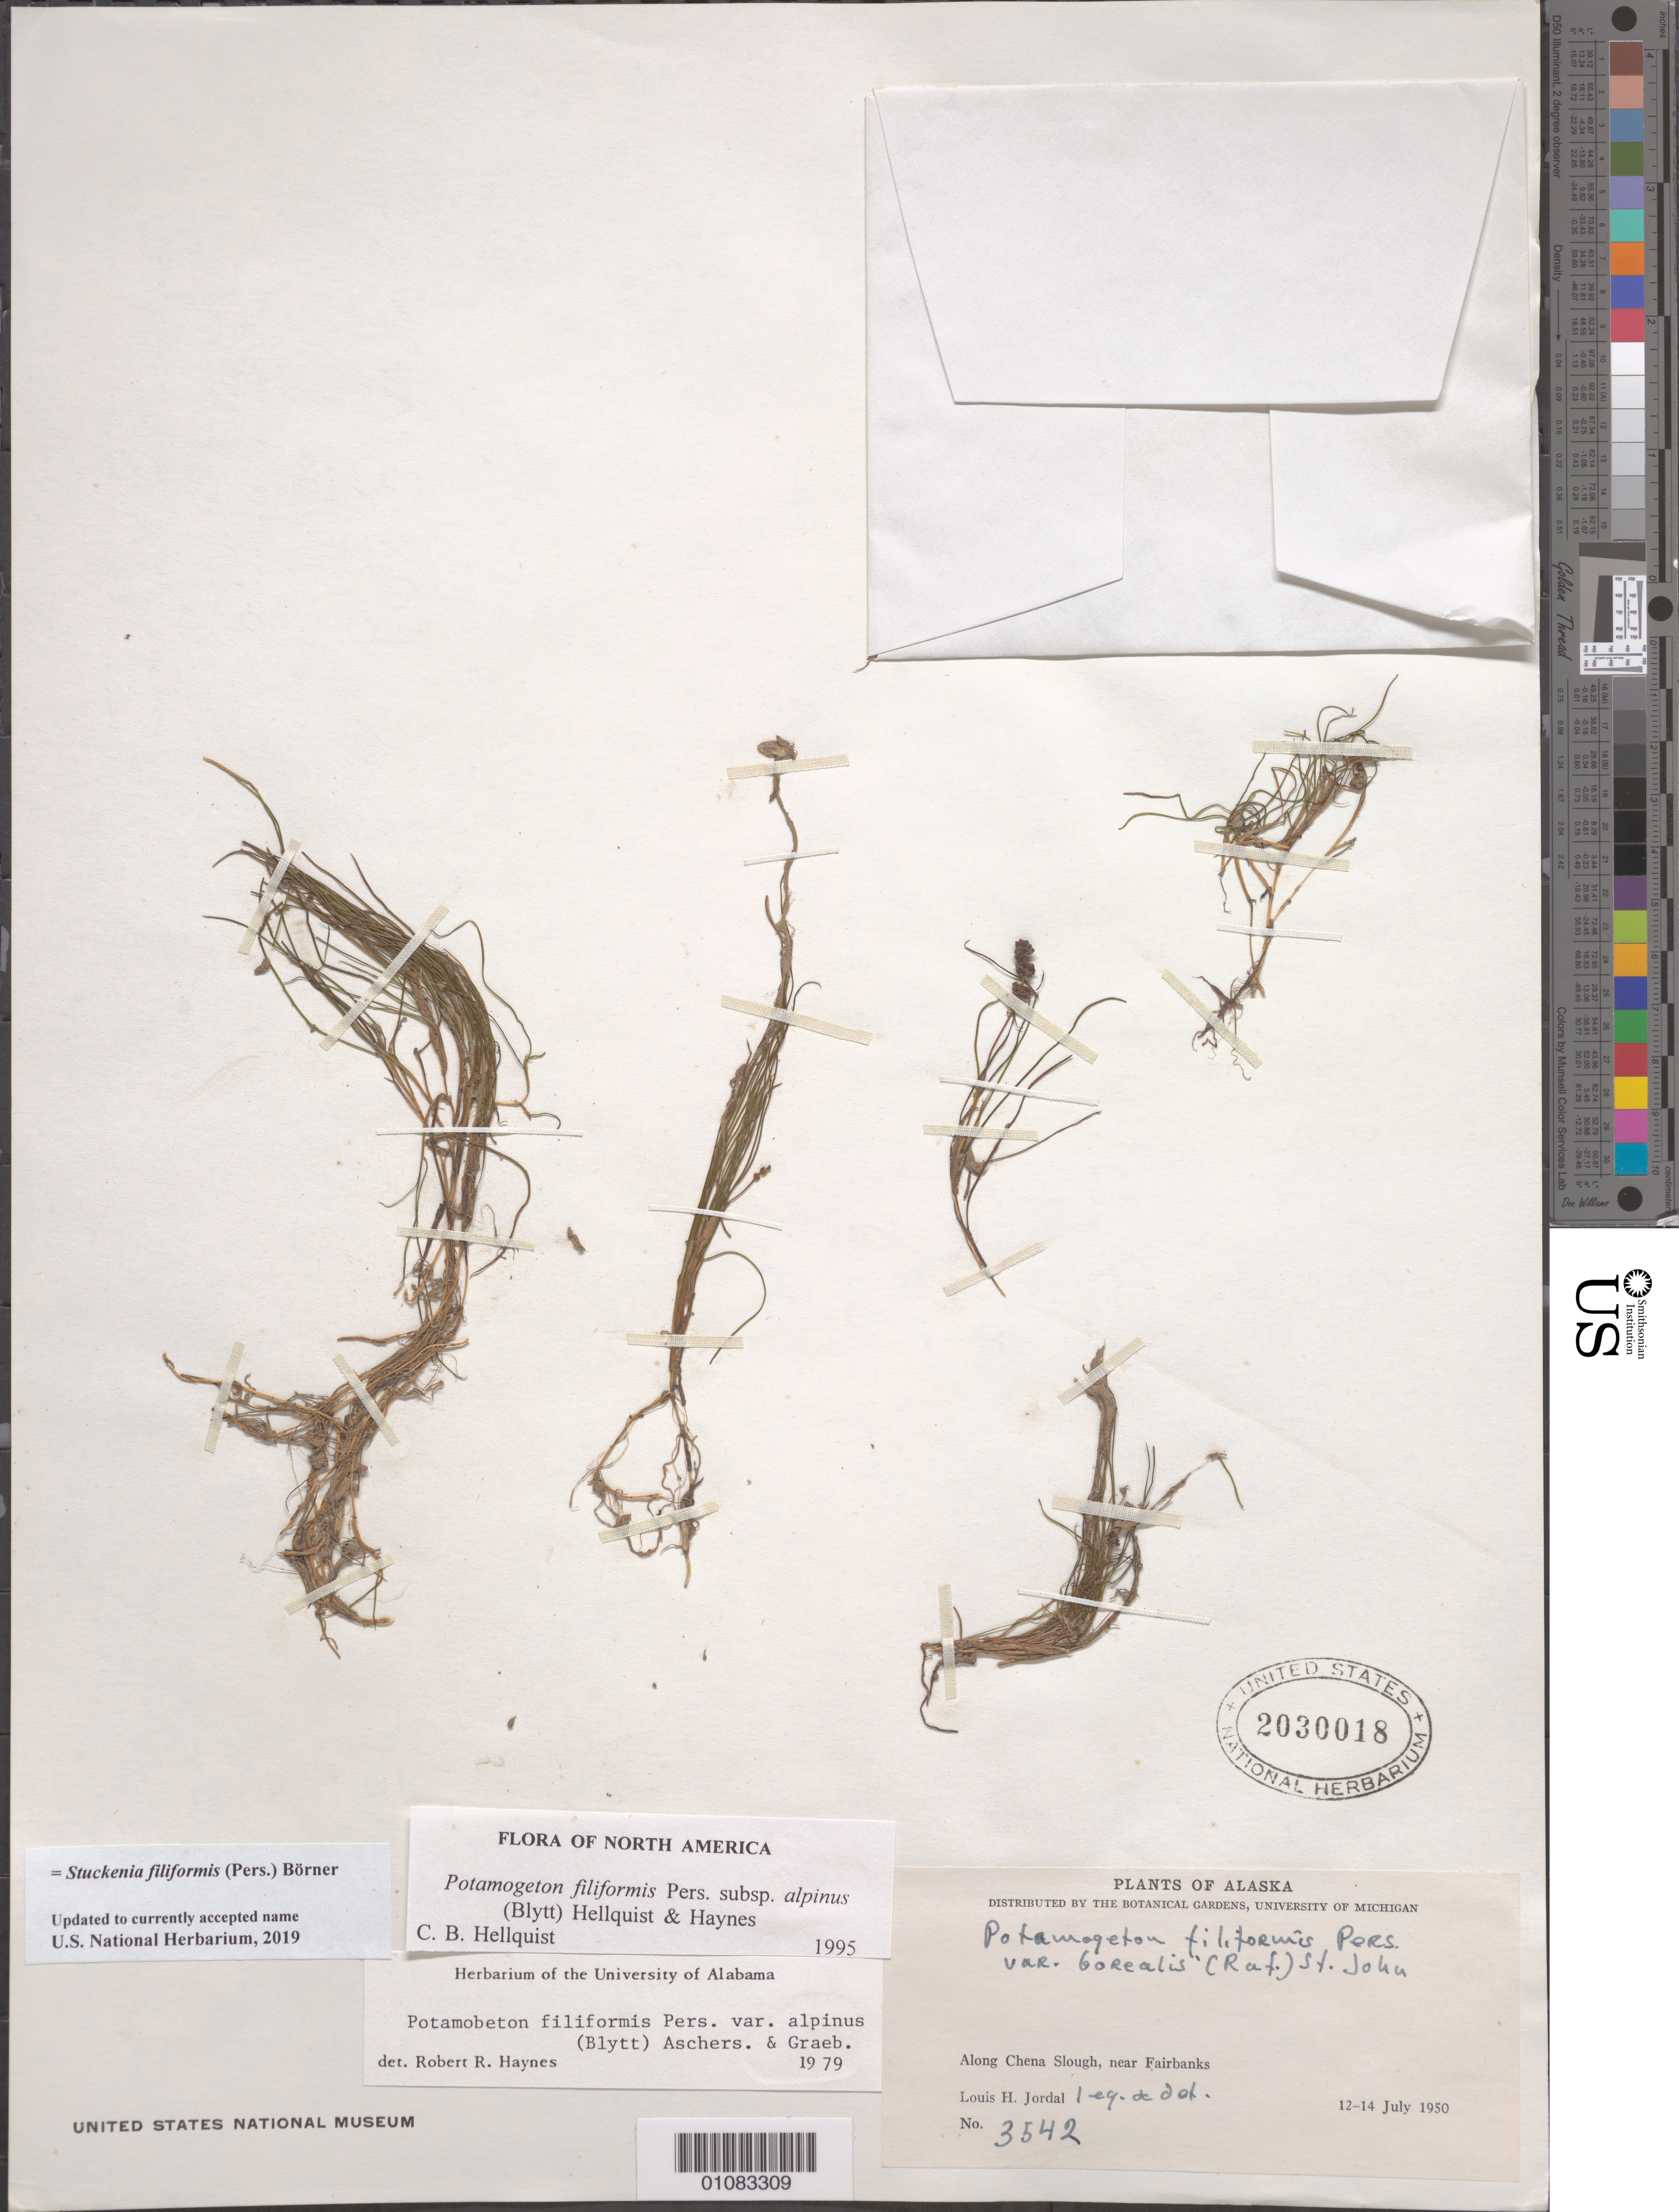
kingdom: Plantae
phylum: Tracheophyta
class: Liliopsida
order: Alismatales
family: Potamogetonaceae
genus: Stuckenia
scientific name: Stuckenia filiformis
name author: (Pers.) Börner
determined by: Strong, Mark T., (BOT), Smithsonian Institution - National Museum of Natural History (UNITED STATES)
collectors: L. Jordal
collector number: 3542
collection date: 1950-07-12/1950-07-14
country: United States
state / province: Alaska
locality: near Fairbanks, along Chena Slough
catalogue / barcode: US 2030018